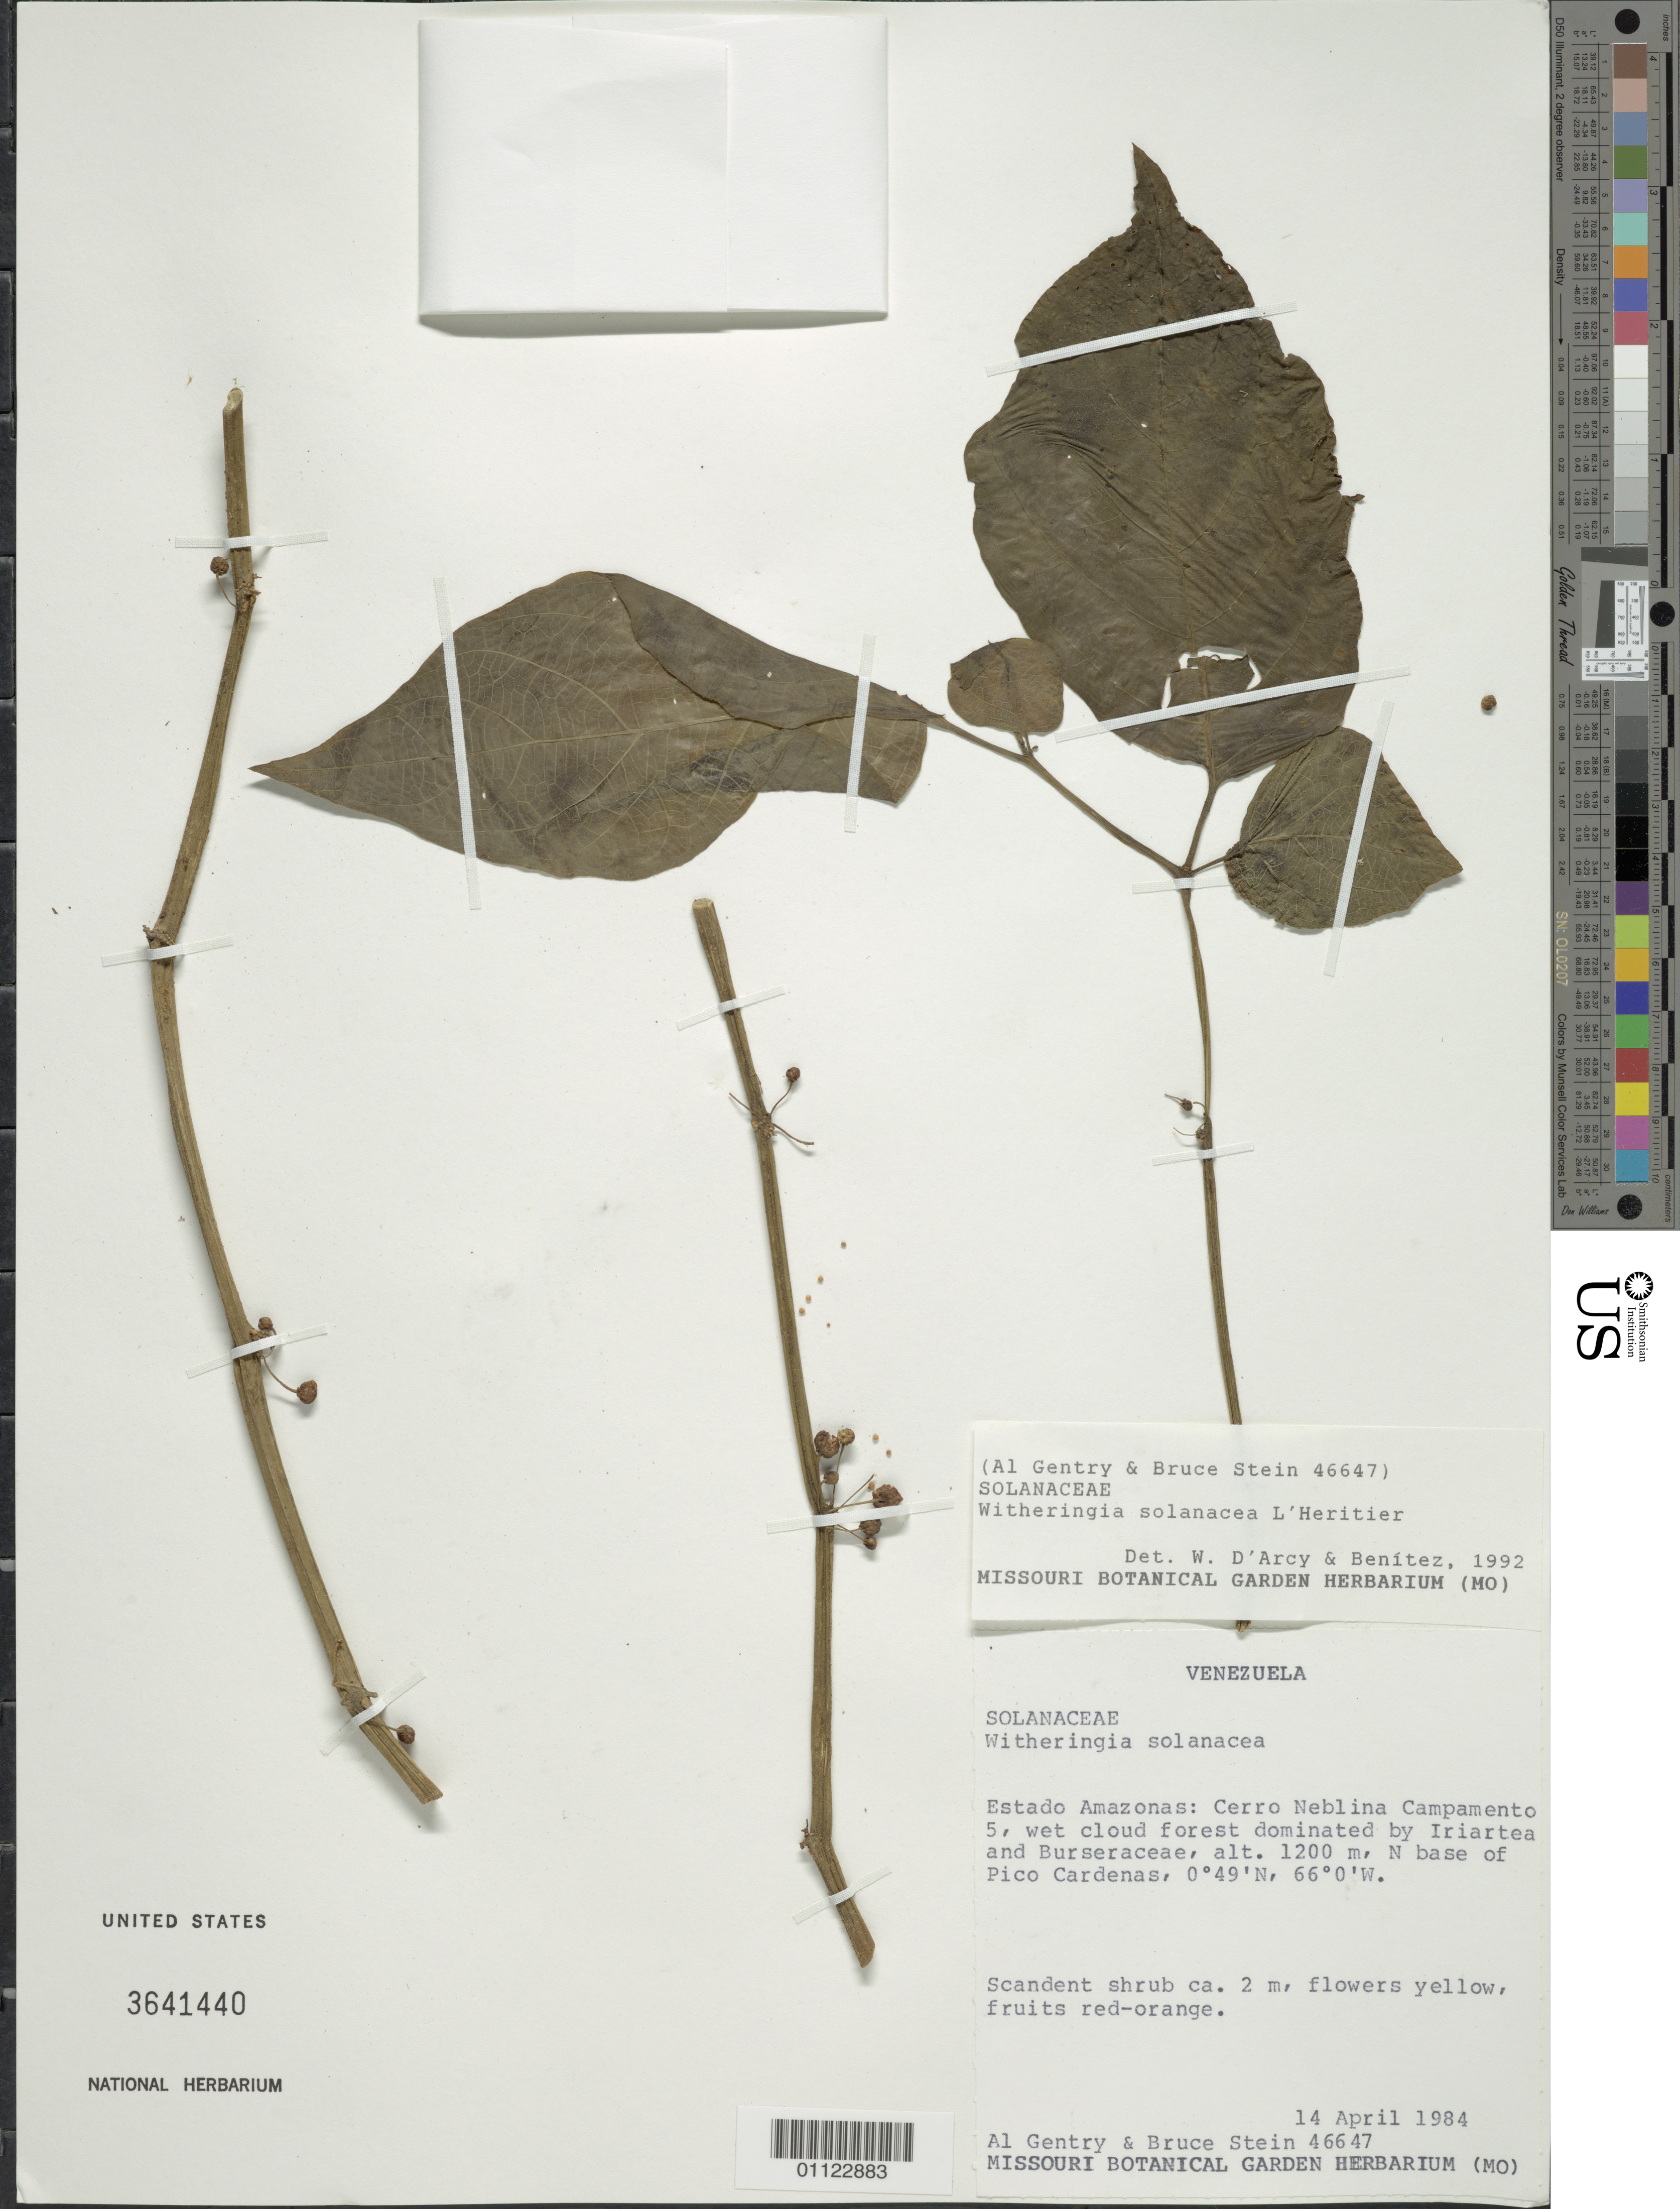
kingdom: Plantae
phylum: Tracheophyta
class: Magnoliopsida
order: Solanales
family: Solanaceae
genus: Witheringia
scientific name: Witheringia solanacea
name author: L'Hér.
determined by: D'Arcy, W. G.; Benítez, C. E.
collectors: A. H. Gentry & B. Stein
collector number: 46647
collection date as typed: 14-Apr-84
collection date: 1984-04-14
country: Venezuela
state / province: Amazonas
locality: Río Negro, Cerro de Neblina Campamento 5, N base of Pico Cardenas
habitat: Wet cloud forest dominated by Iriartea and Burseraceae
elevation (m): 1200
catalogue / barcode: US 3641440